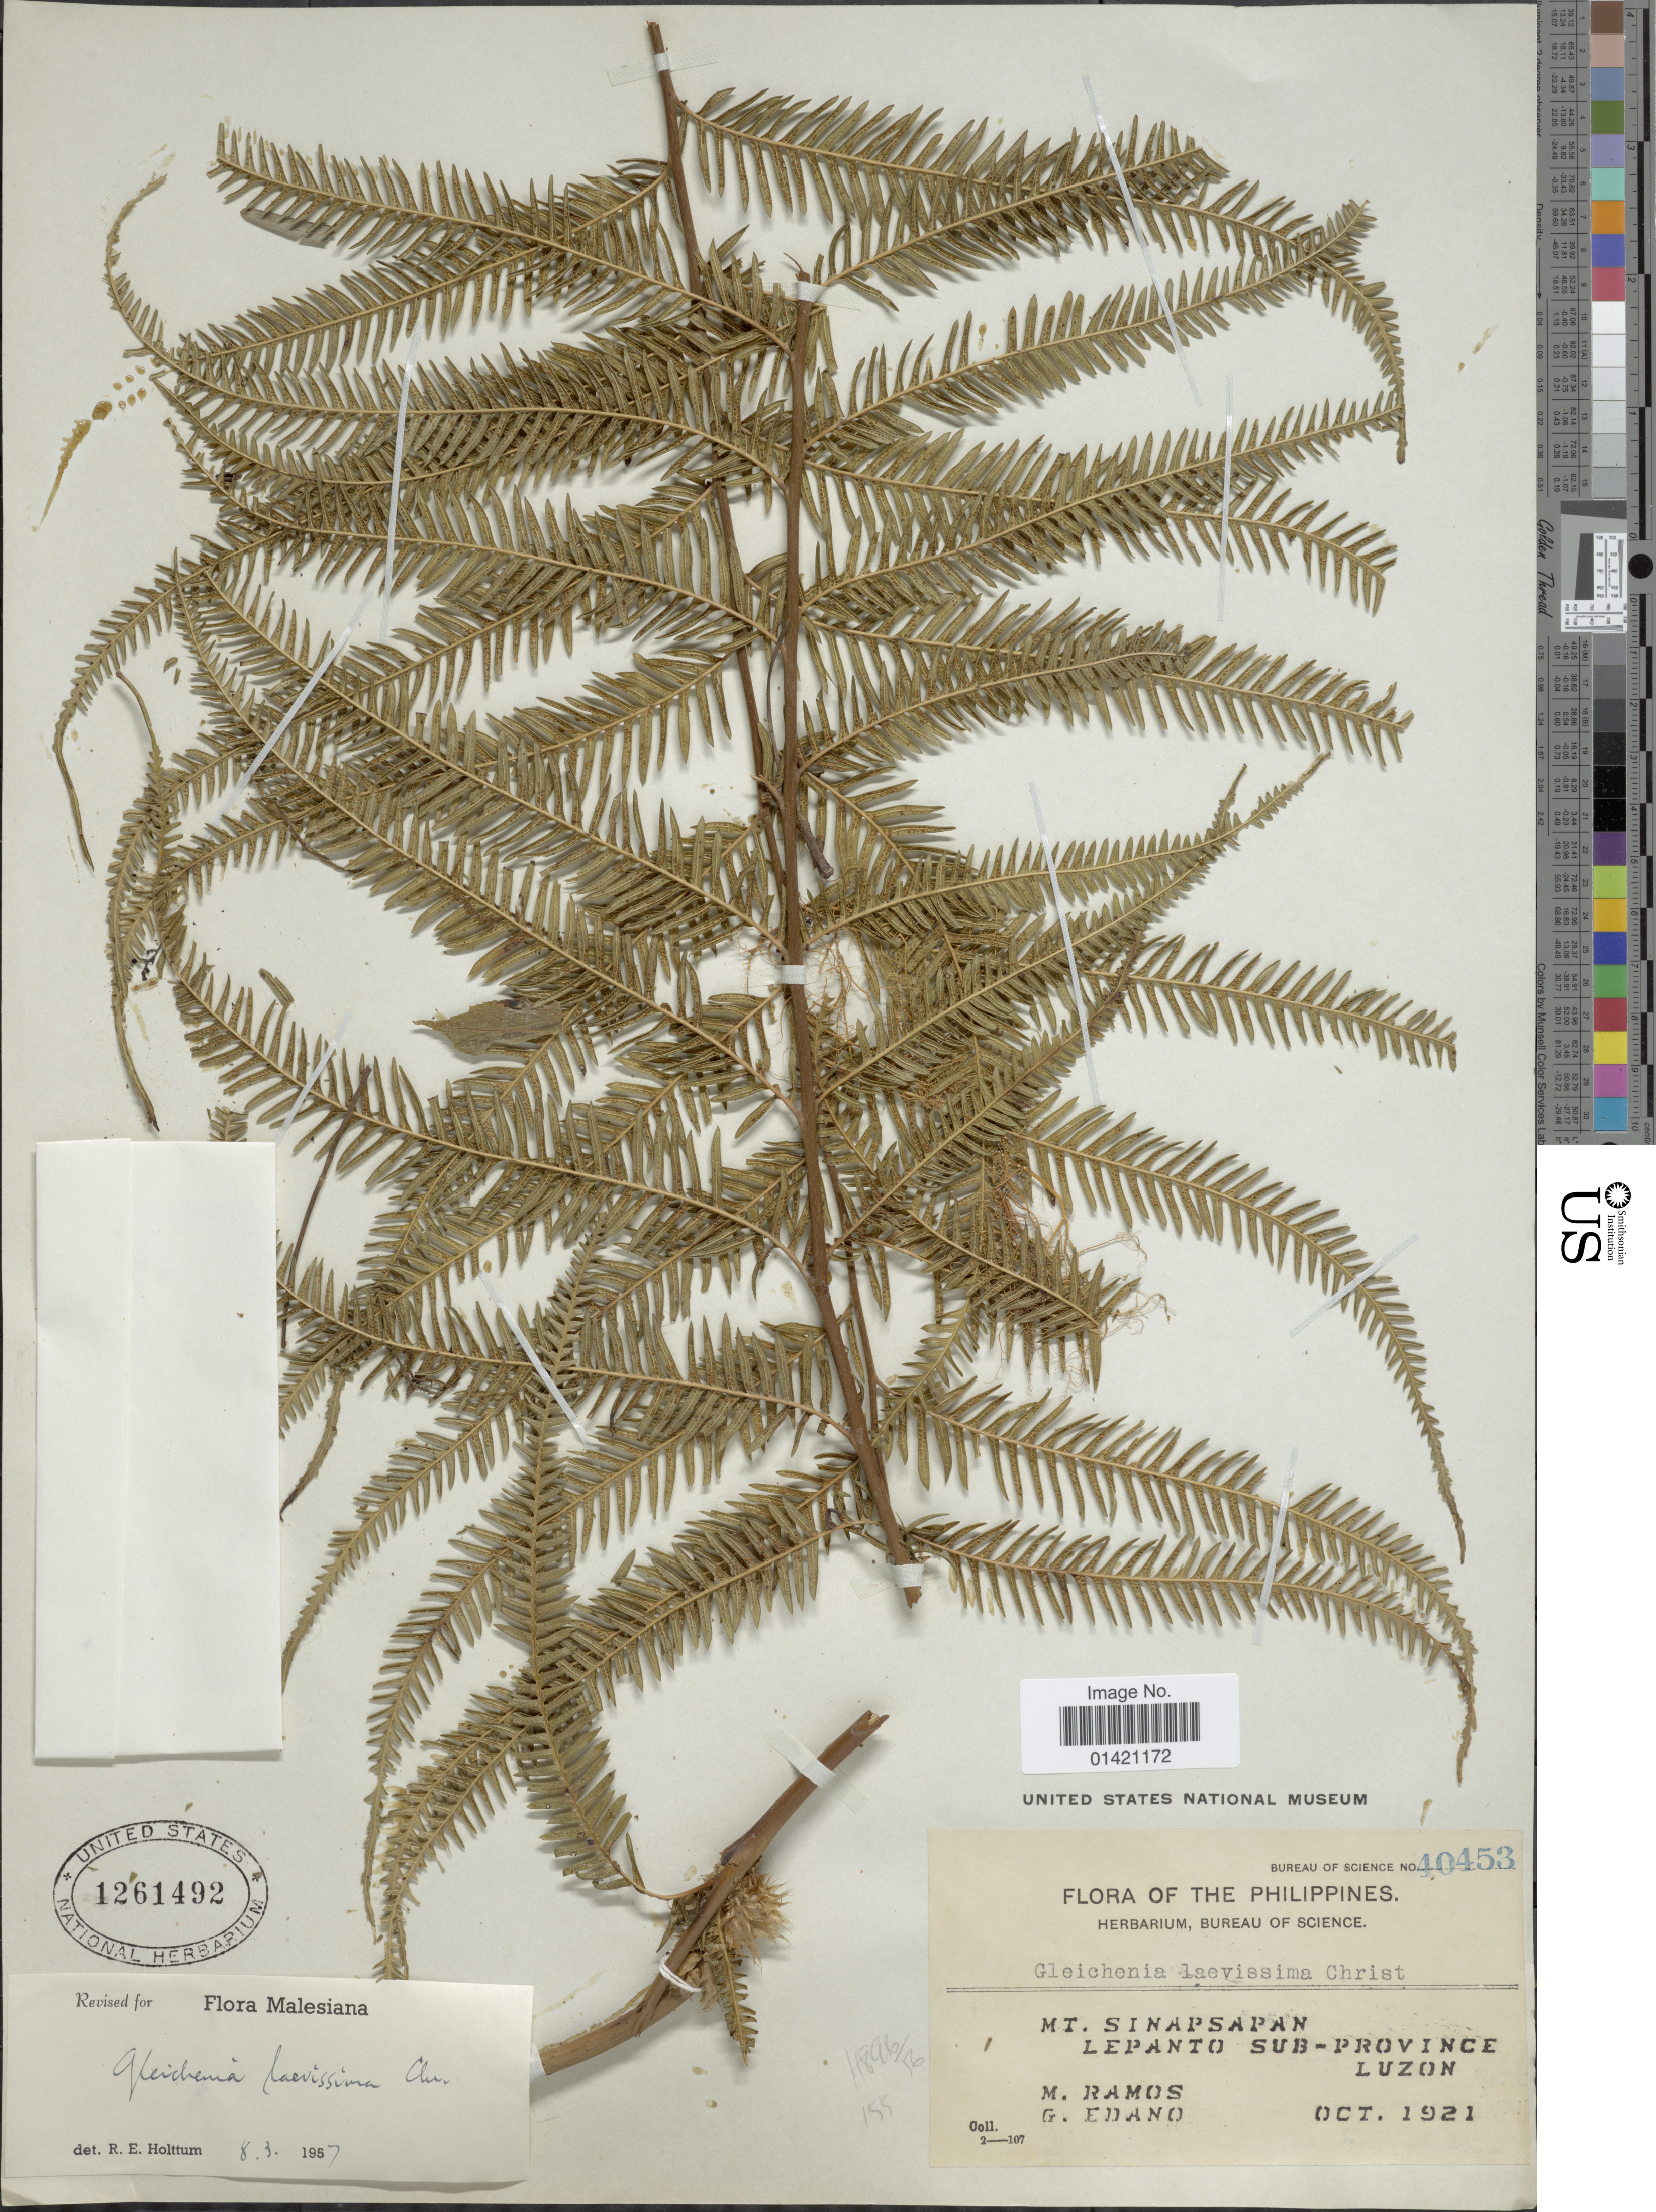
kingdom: Plantae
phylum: Tracheophyta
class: Polypodiopsida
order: Gleicheniales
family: Gleicheniaceae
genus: Diplopterygium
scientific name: Diplopterygium laevissimum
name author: (Christ) Nakai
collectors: M. Ramos & G. Edaño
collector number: Bureau of Science 40453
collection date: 1921-10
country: Philippines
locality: Mt. Sinapsapan. Lepanto Sub-Province. Luzon.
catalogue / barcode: US 1261492